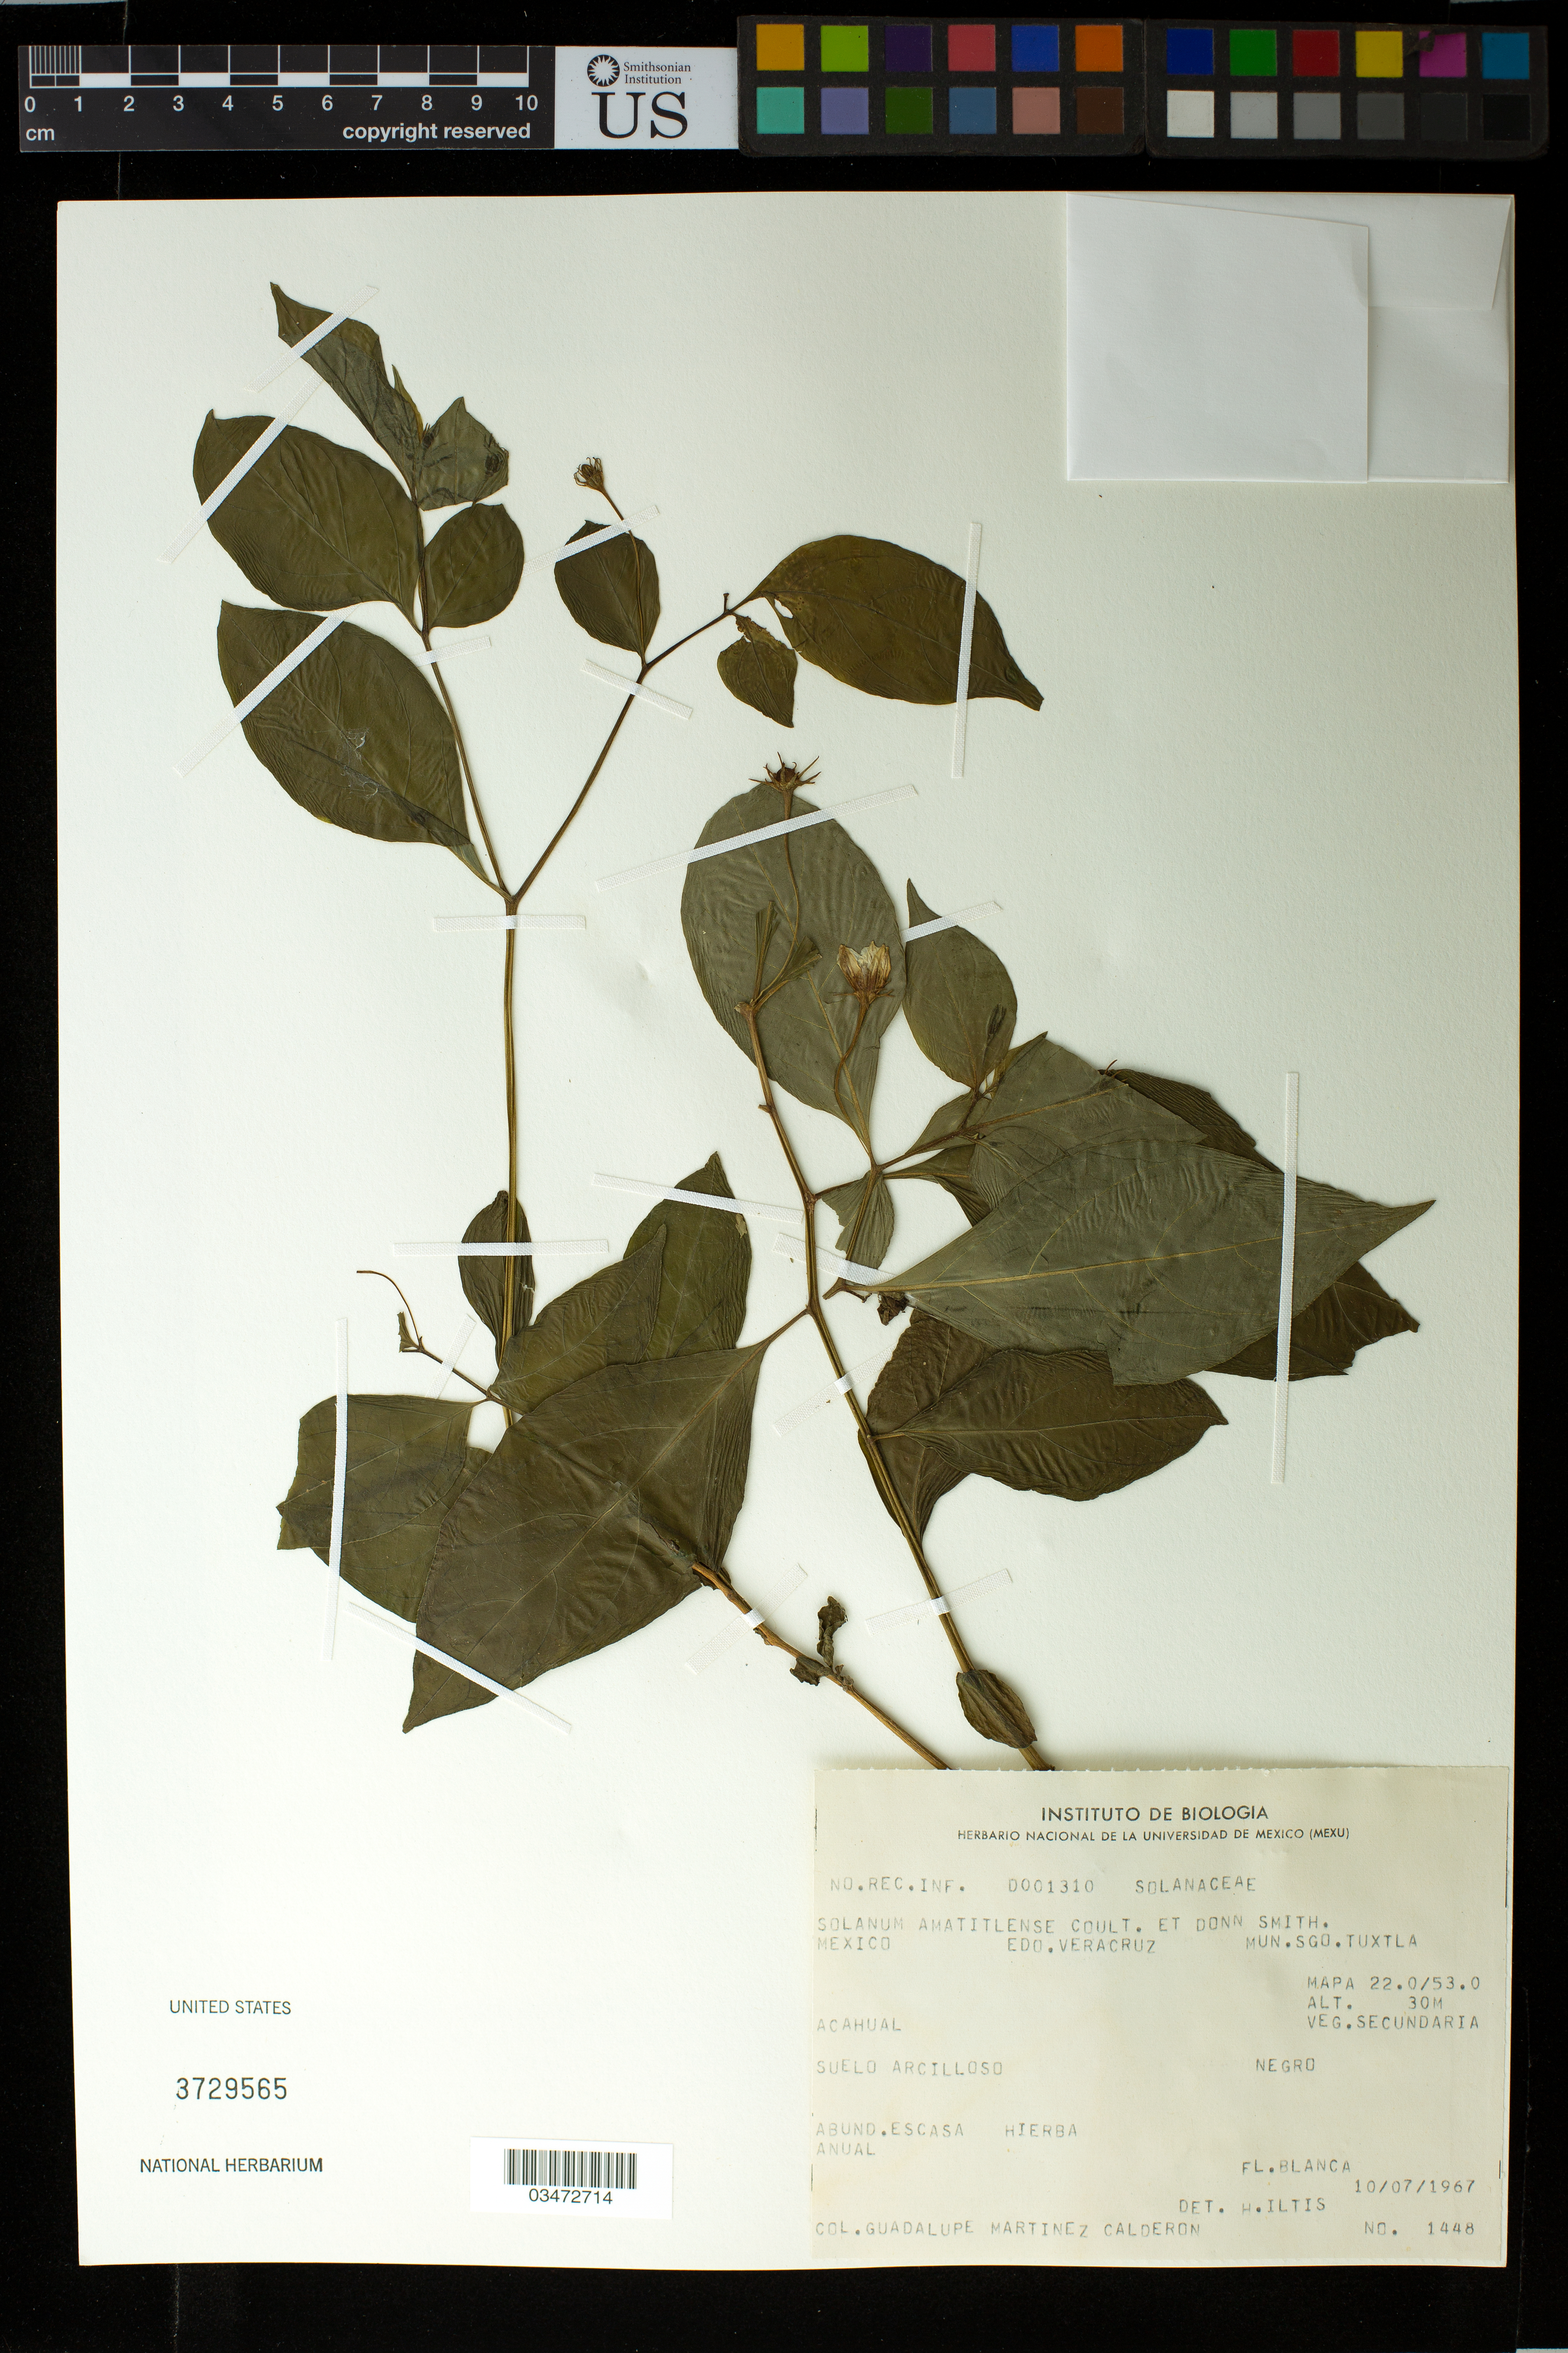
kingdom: Plantae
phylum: Tracheophyta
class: Magnoliopsida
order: Solanales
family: Solanaceae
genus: Lycianthes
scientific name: Lycianthes stephanocalyx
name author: (Brandegee) Bitter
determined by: Strong, Mark T., (BOT), Smithsonian Institution - National Museum of Natural History (UNITED STATES)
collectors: G. Martinez-C.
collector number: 1448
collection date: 1967-10-07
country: Mexico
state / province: Veracruz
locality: Veracruz, Mun. Sgo. Tuxtla Mapa 22.0/53.0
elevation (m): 30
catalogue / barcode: US 3729565